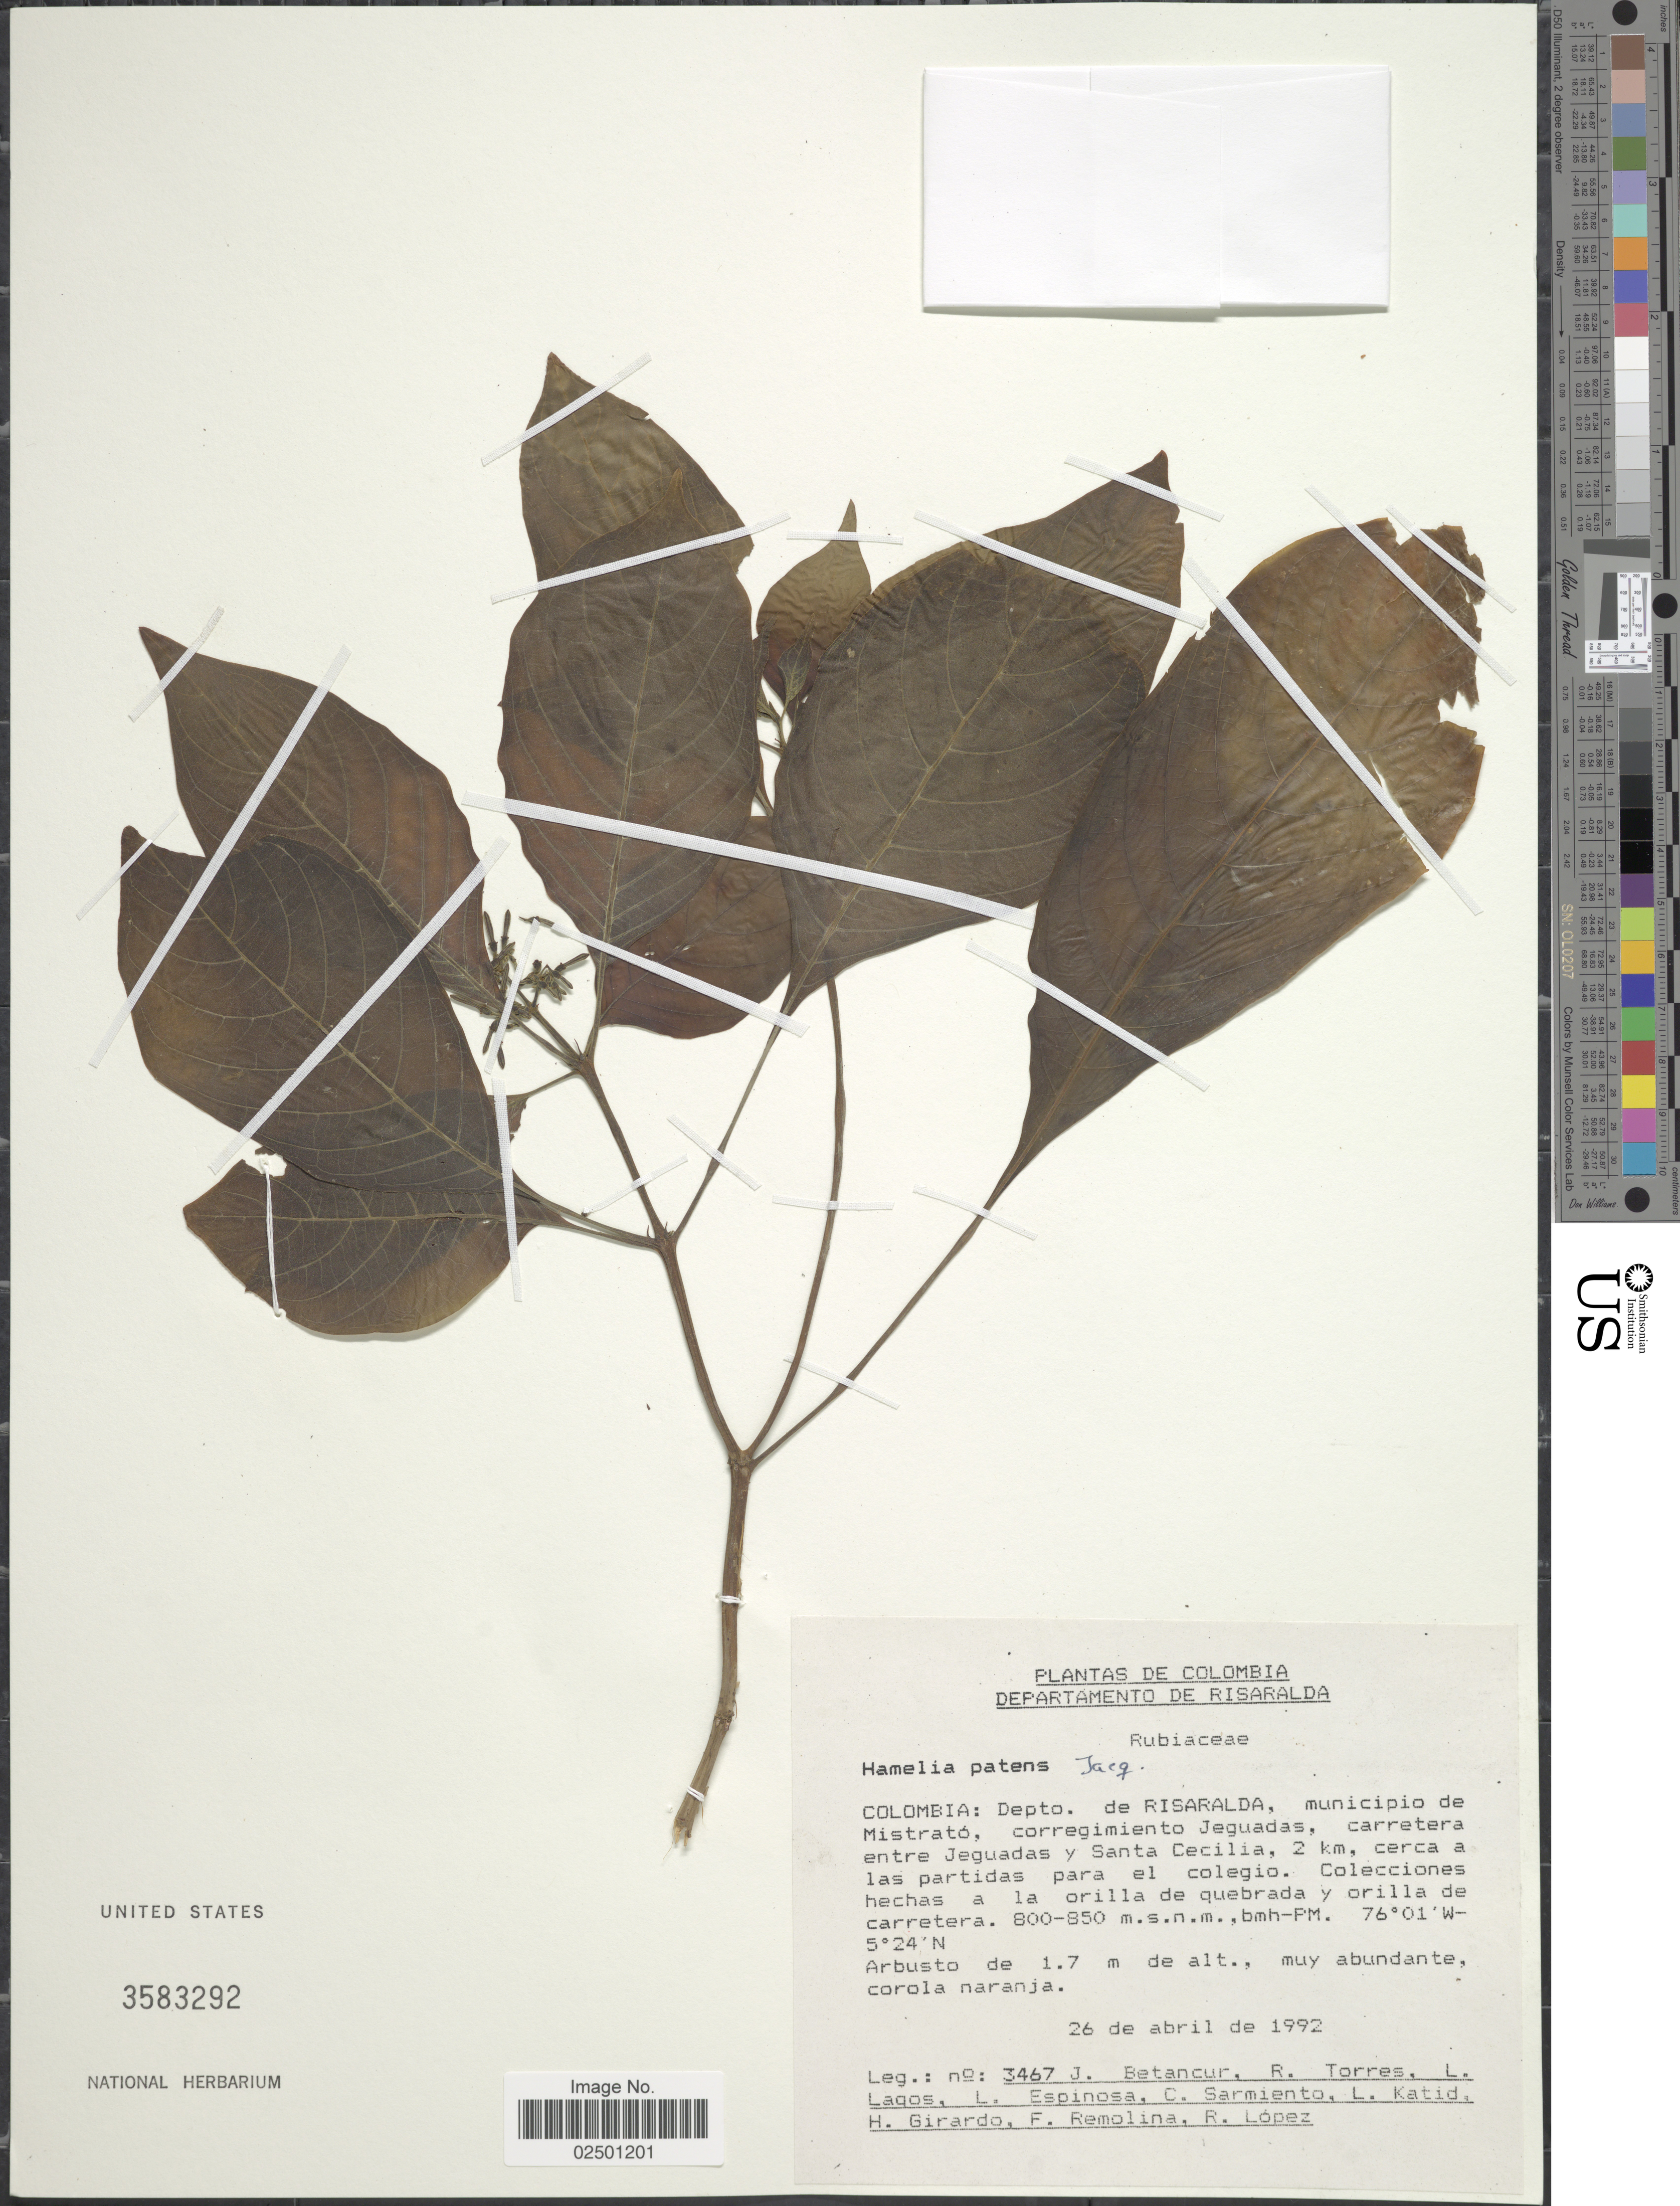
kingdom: Plantae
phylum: Tracheophyta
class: Magnoliopsida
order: Gentianales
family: Rubiaceae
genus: Hamelia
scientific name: Hamelia patens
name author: Jacq.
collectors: J. Betancur, R. Torres, L. Lagos, L. Espinosa & et al.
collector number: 3467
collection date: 1992-04-26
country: Colombia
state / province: Risaralda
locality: Depto de Risaralda, municipio de Mistrato, corregimiento Jeguadas, carretera entre Jeguadas y Santa Cecilia, 2 km. cerca a las partidas para el colegio.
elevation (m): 800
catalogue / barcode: US 3583292